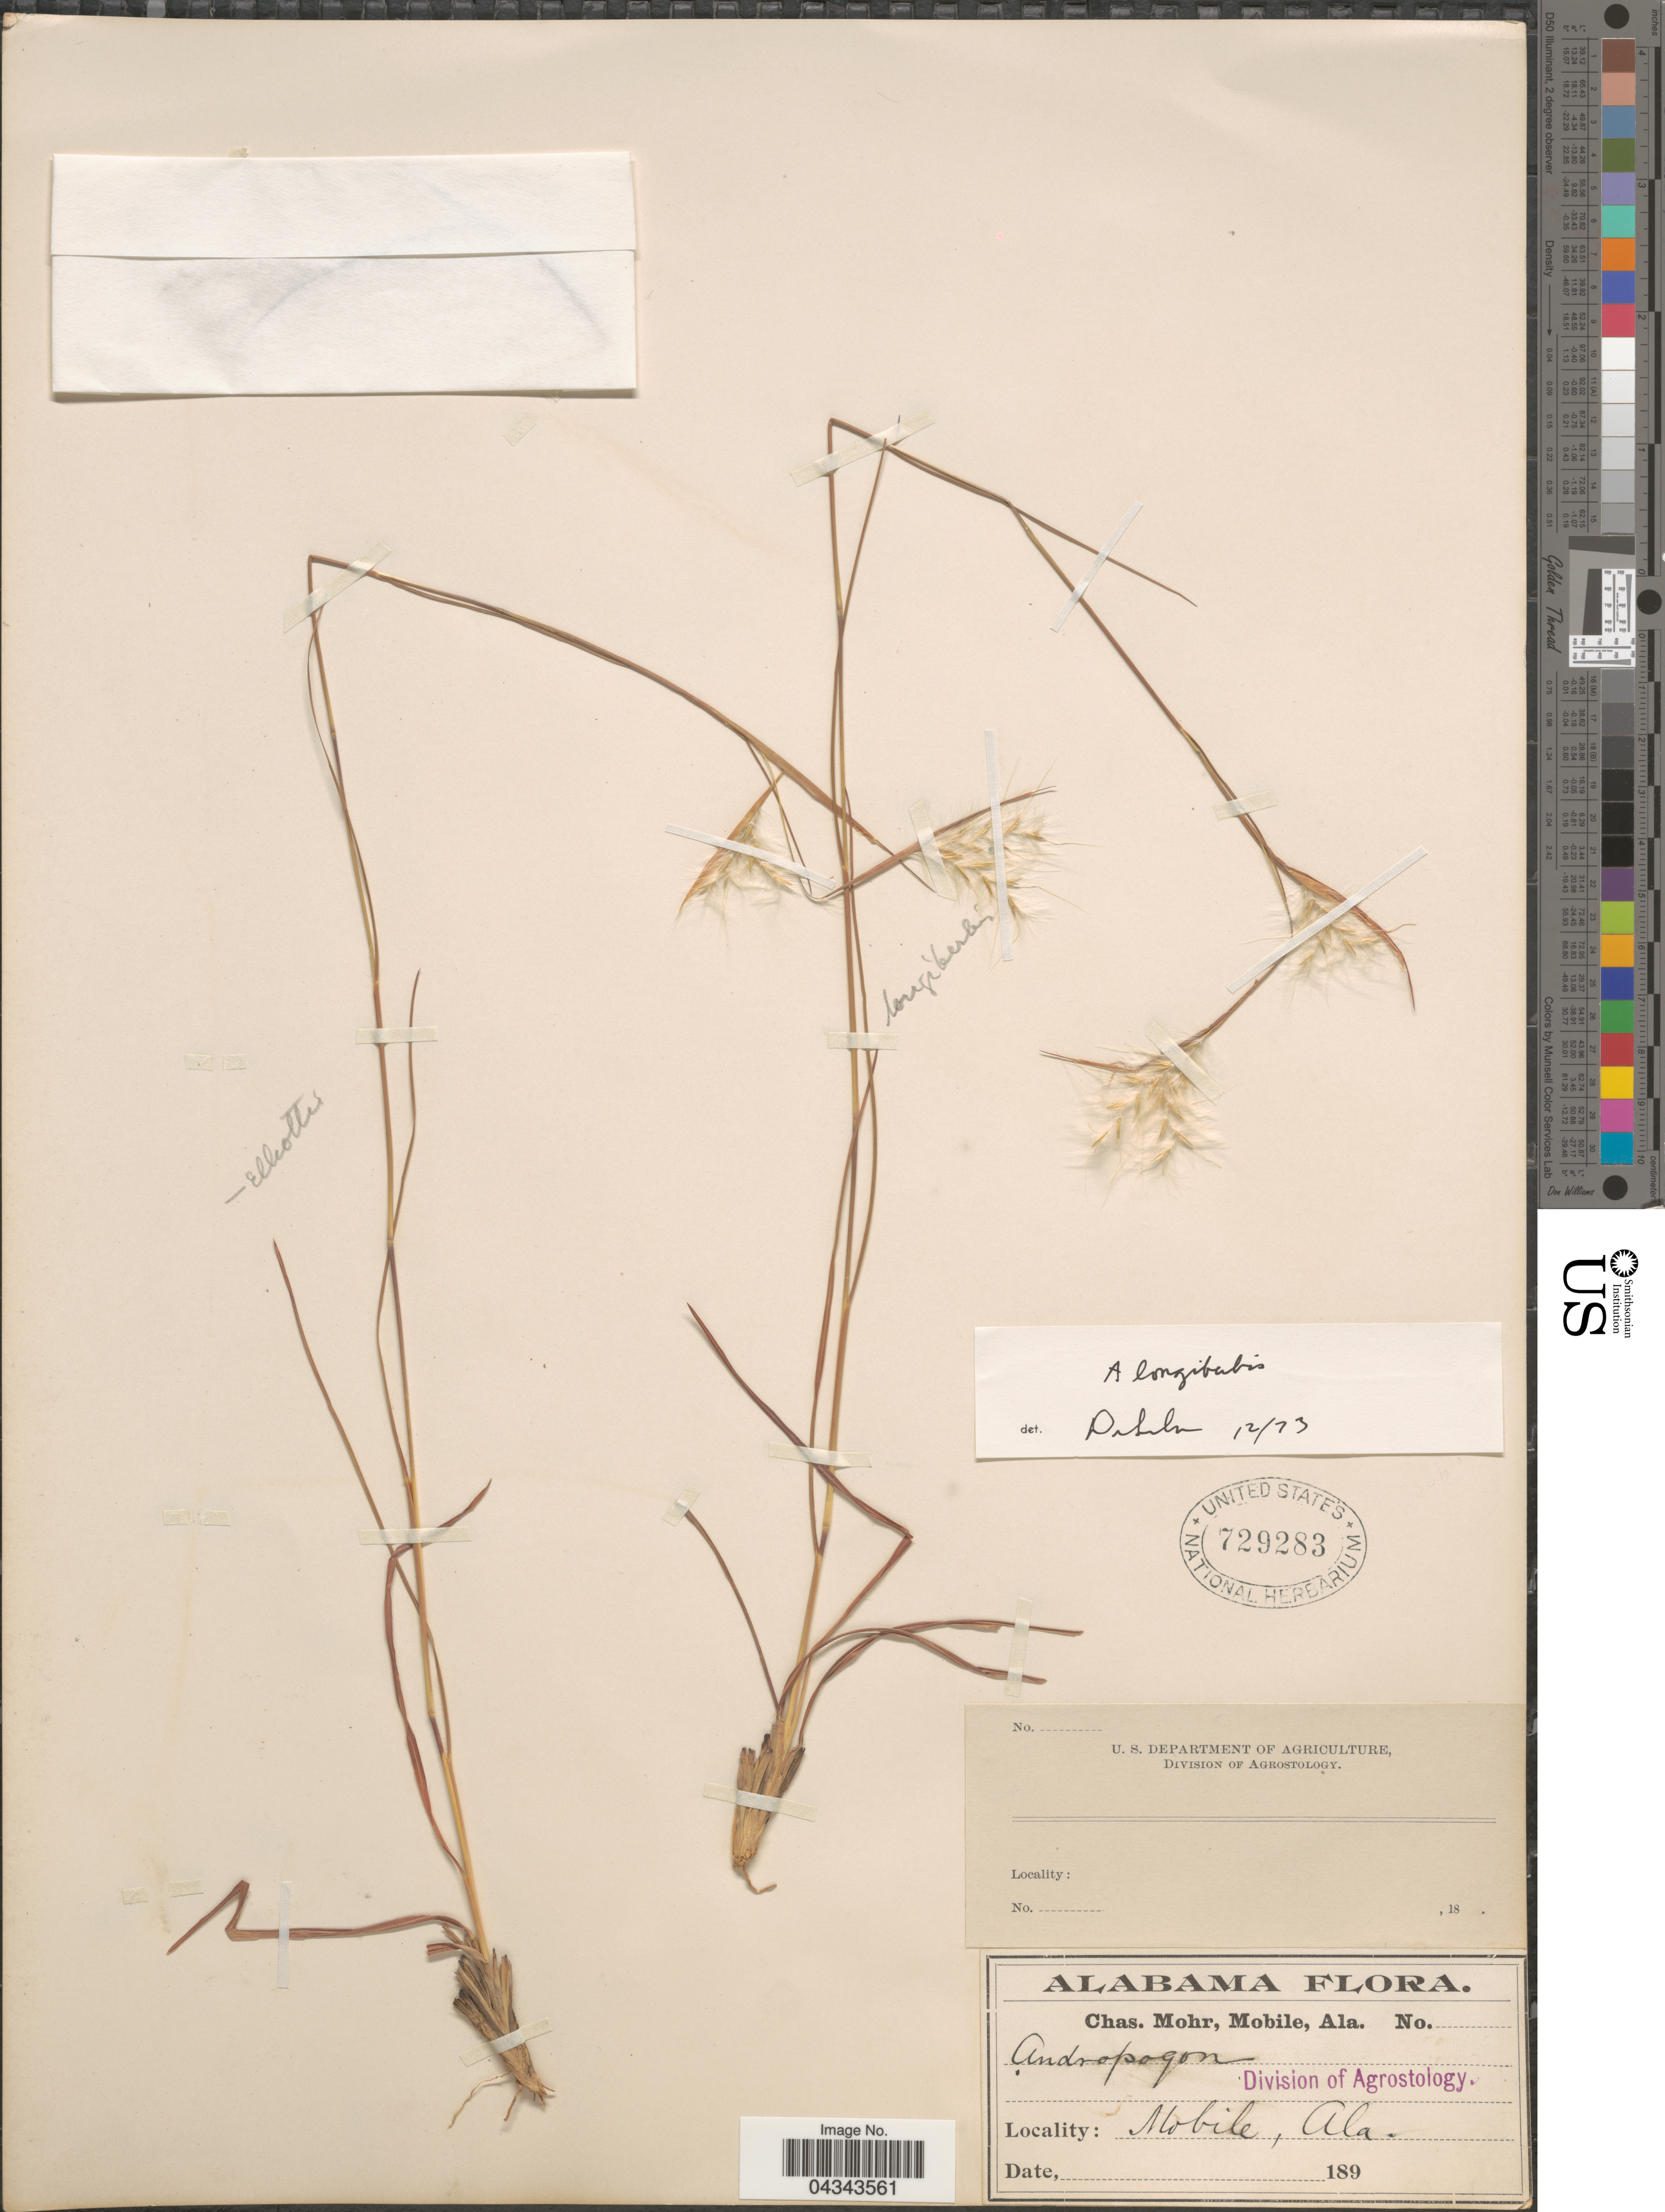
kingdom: Plantae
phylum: Tracheophyta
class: Liliopsida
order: Poales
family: Poaceae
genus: Andropogon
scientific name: Andropogon longiberbis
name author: Hack.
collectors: Mohr, C. T. (herbarium)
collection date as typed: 189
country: United States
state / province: Alabama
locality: Mobile.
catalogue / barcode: US 729283